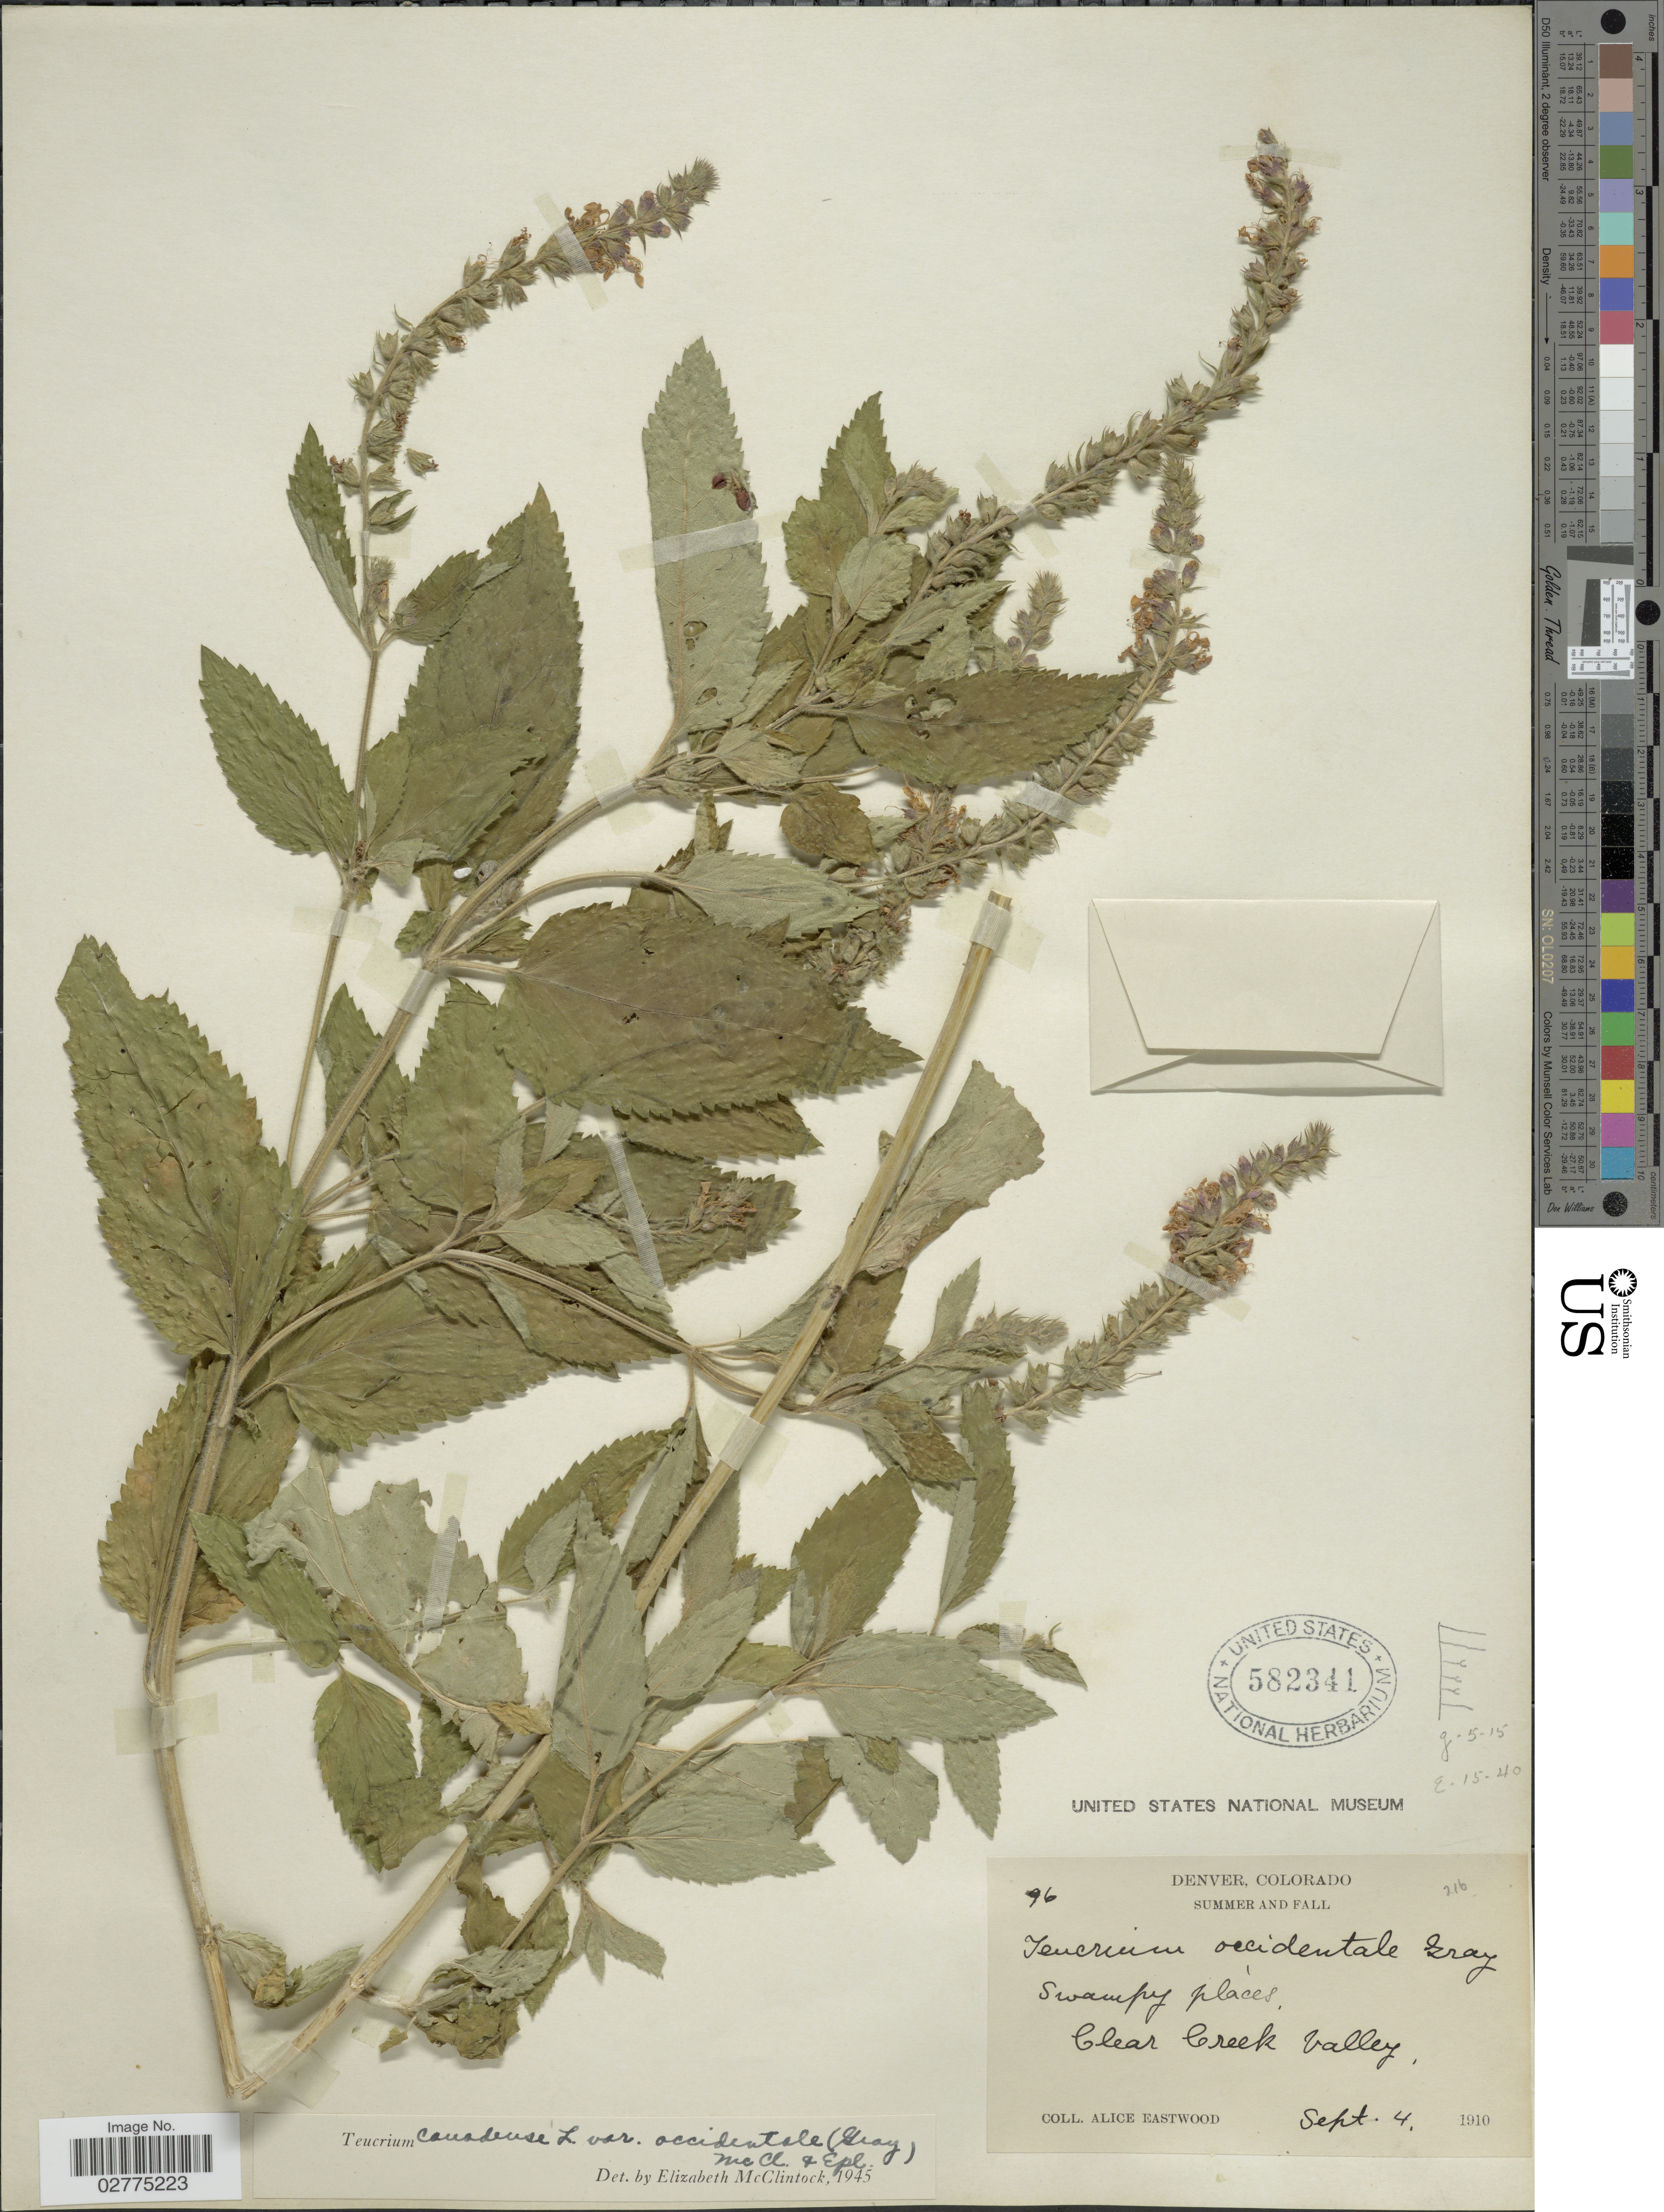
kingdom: Plantae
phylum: Tracheophyta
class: Magnoliopsida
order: Lamiales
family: Lamiaceae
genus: Teucrium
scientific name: Teucrium canadense var. occidentale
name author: (A. Gray) E. M. McClint. & Epling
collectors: A. Eastwood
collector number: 96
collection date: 1910-09-04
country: United States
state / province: Colorado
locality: Denver, Colorado, Summer and Fall, Clear Creek Valley.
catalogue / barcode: US 582341